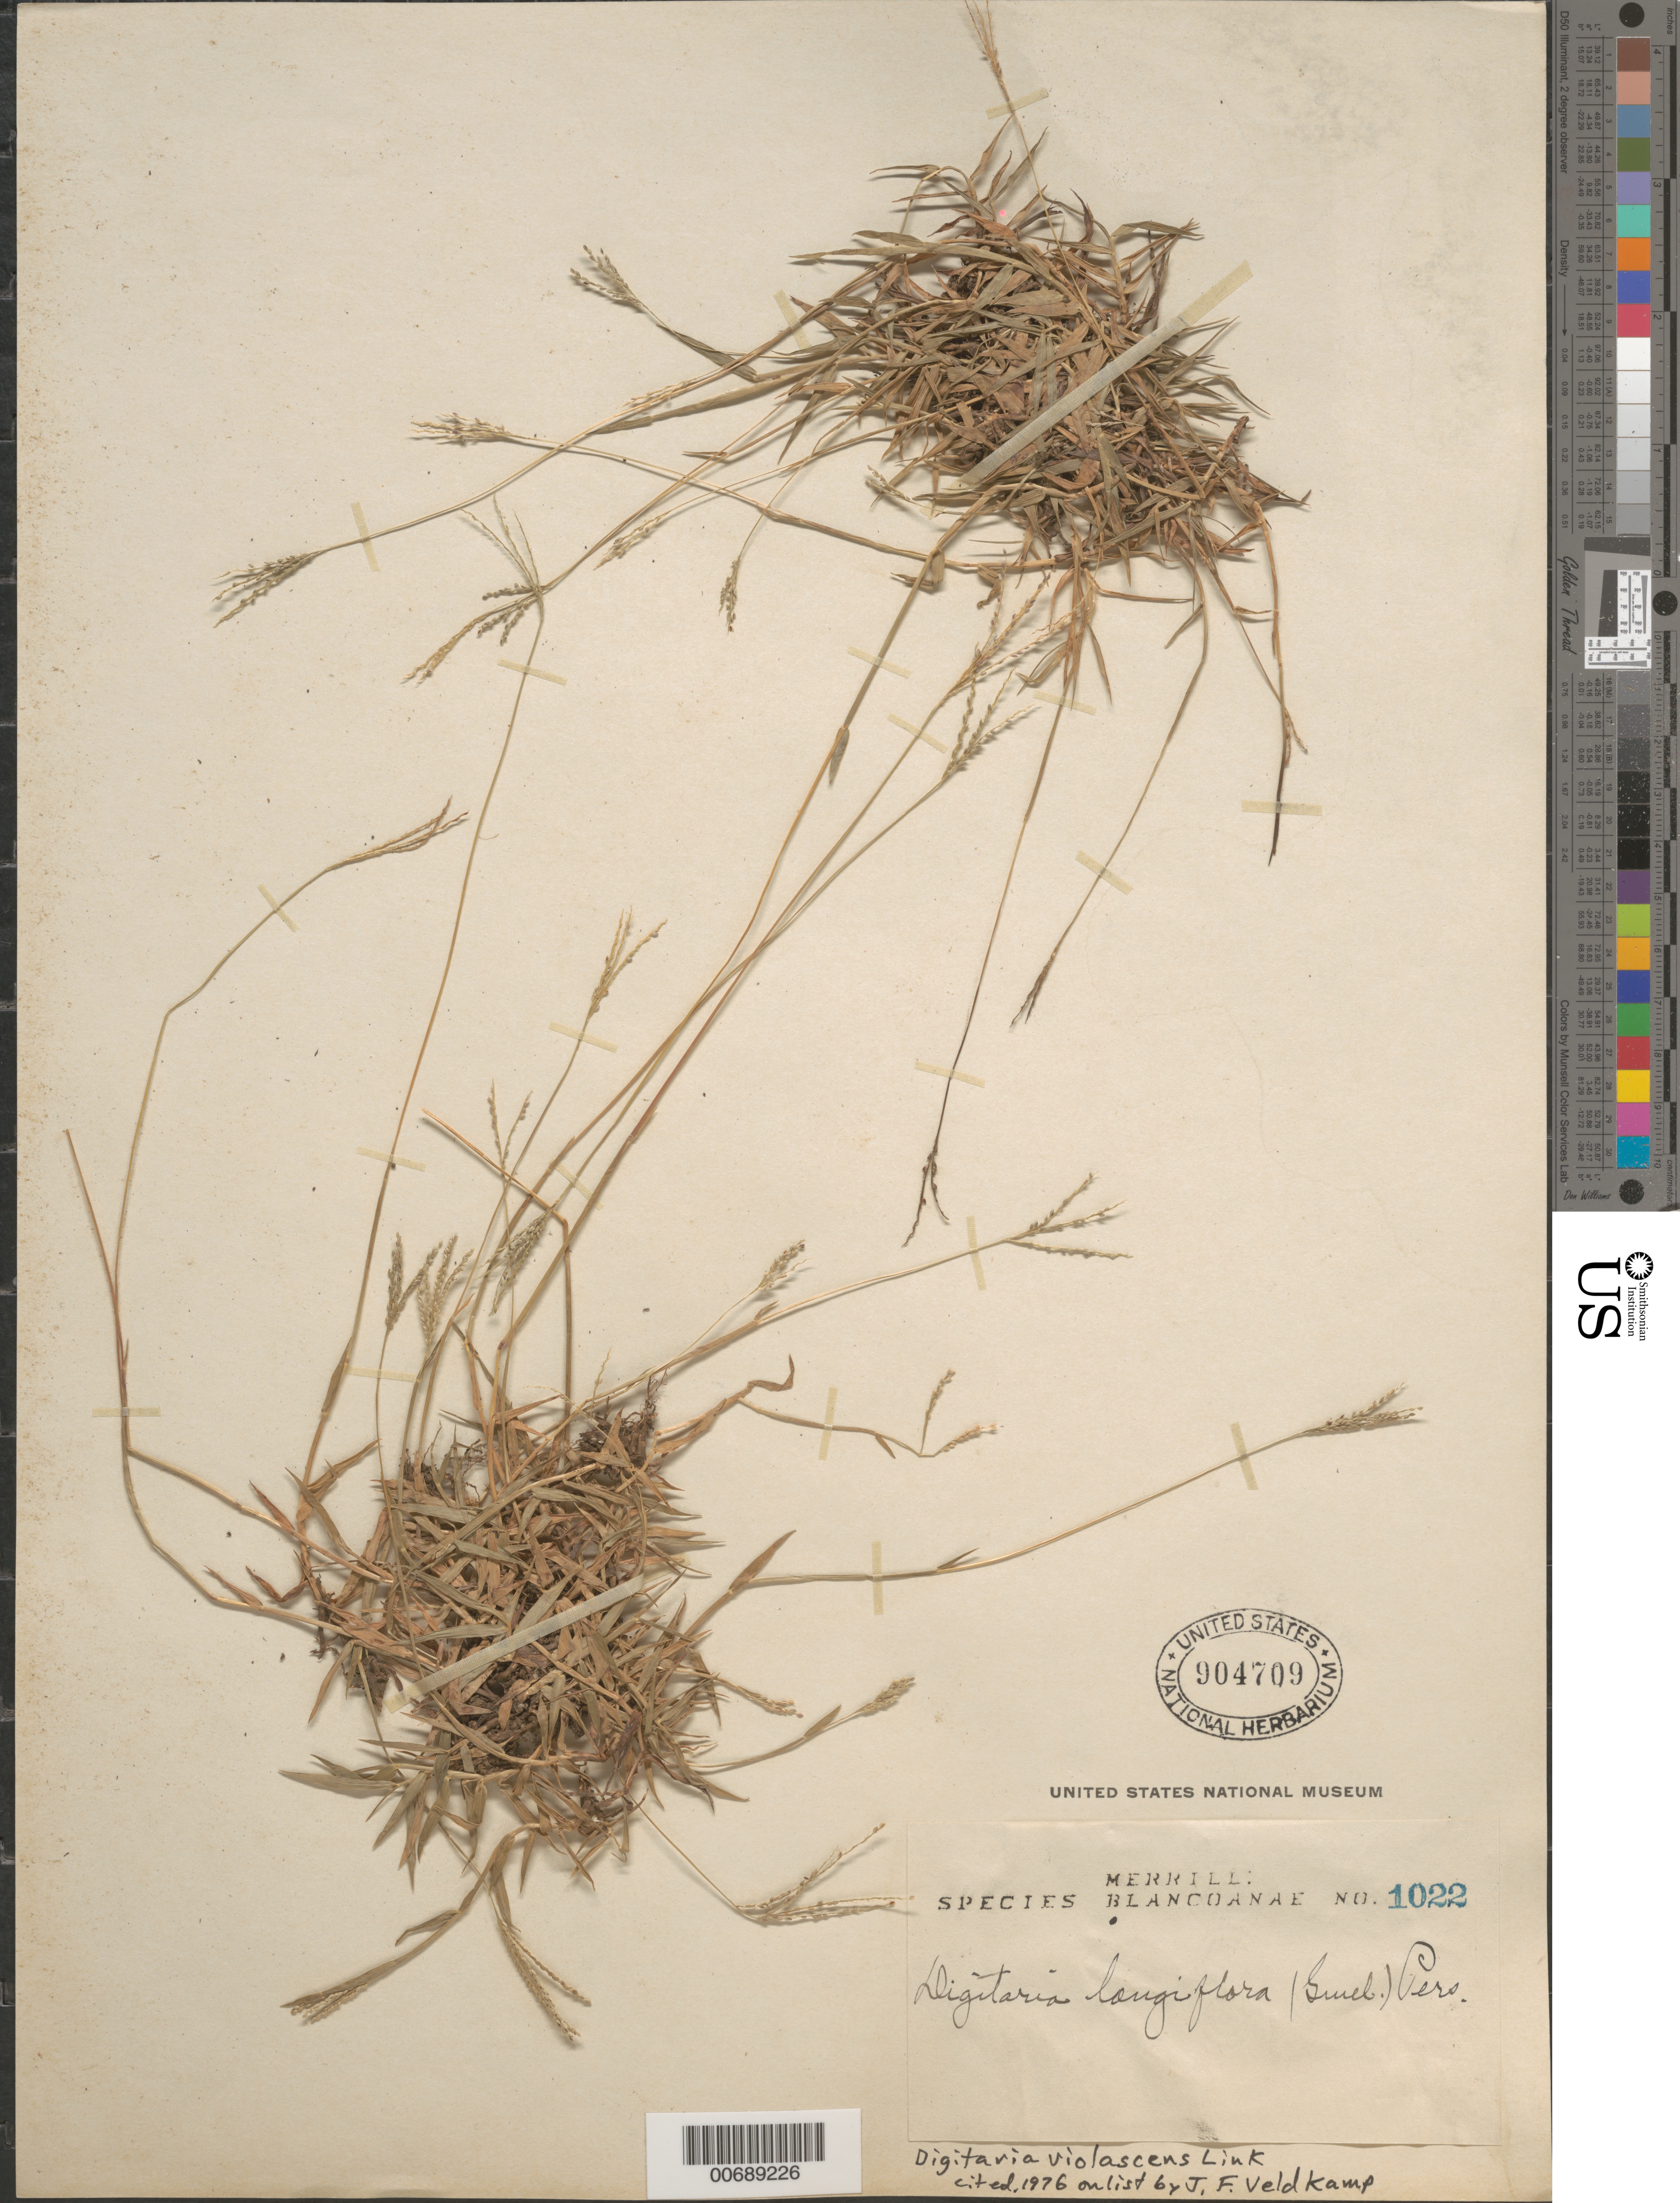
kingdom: Plantae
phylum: Tracheophyta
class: Liliopsida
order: Poales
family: Poaceae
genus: Digitaria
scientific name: Digitaria violascens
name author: Link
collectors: E. D. Merrill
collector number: Sp. Blancoan. 1022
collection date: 1916-07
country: Philippines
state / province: Northern Mindanao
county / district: Bukidnon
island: Luzon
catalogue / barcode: US 904709